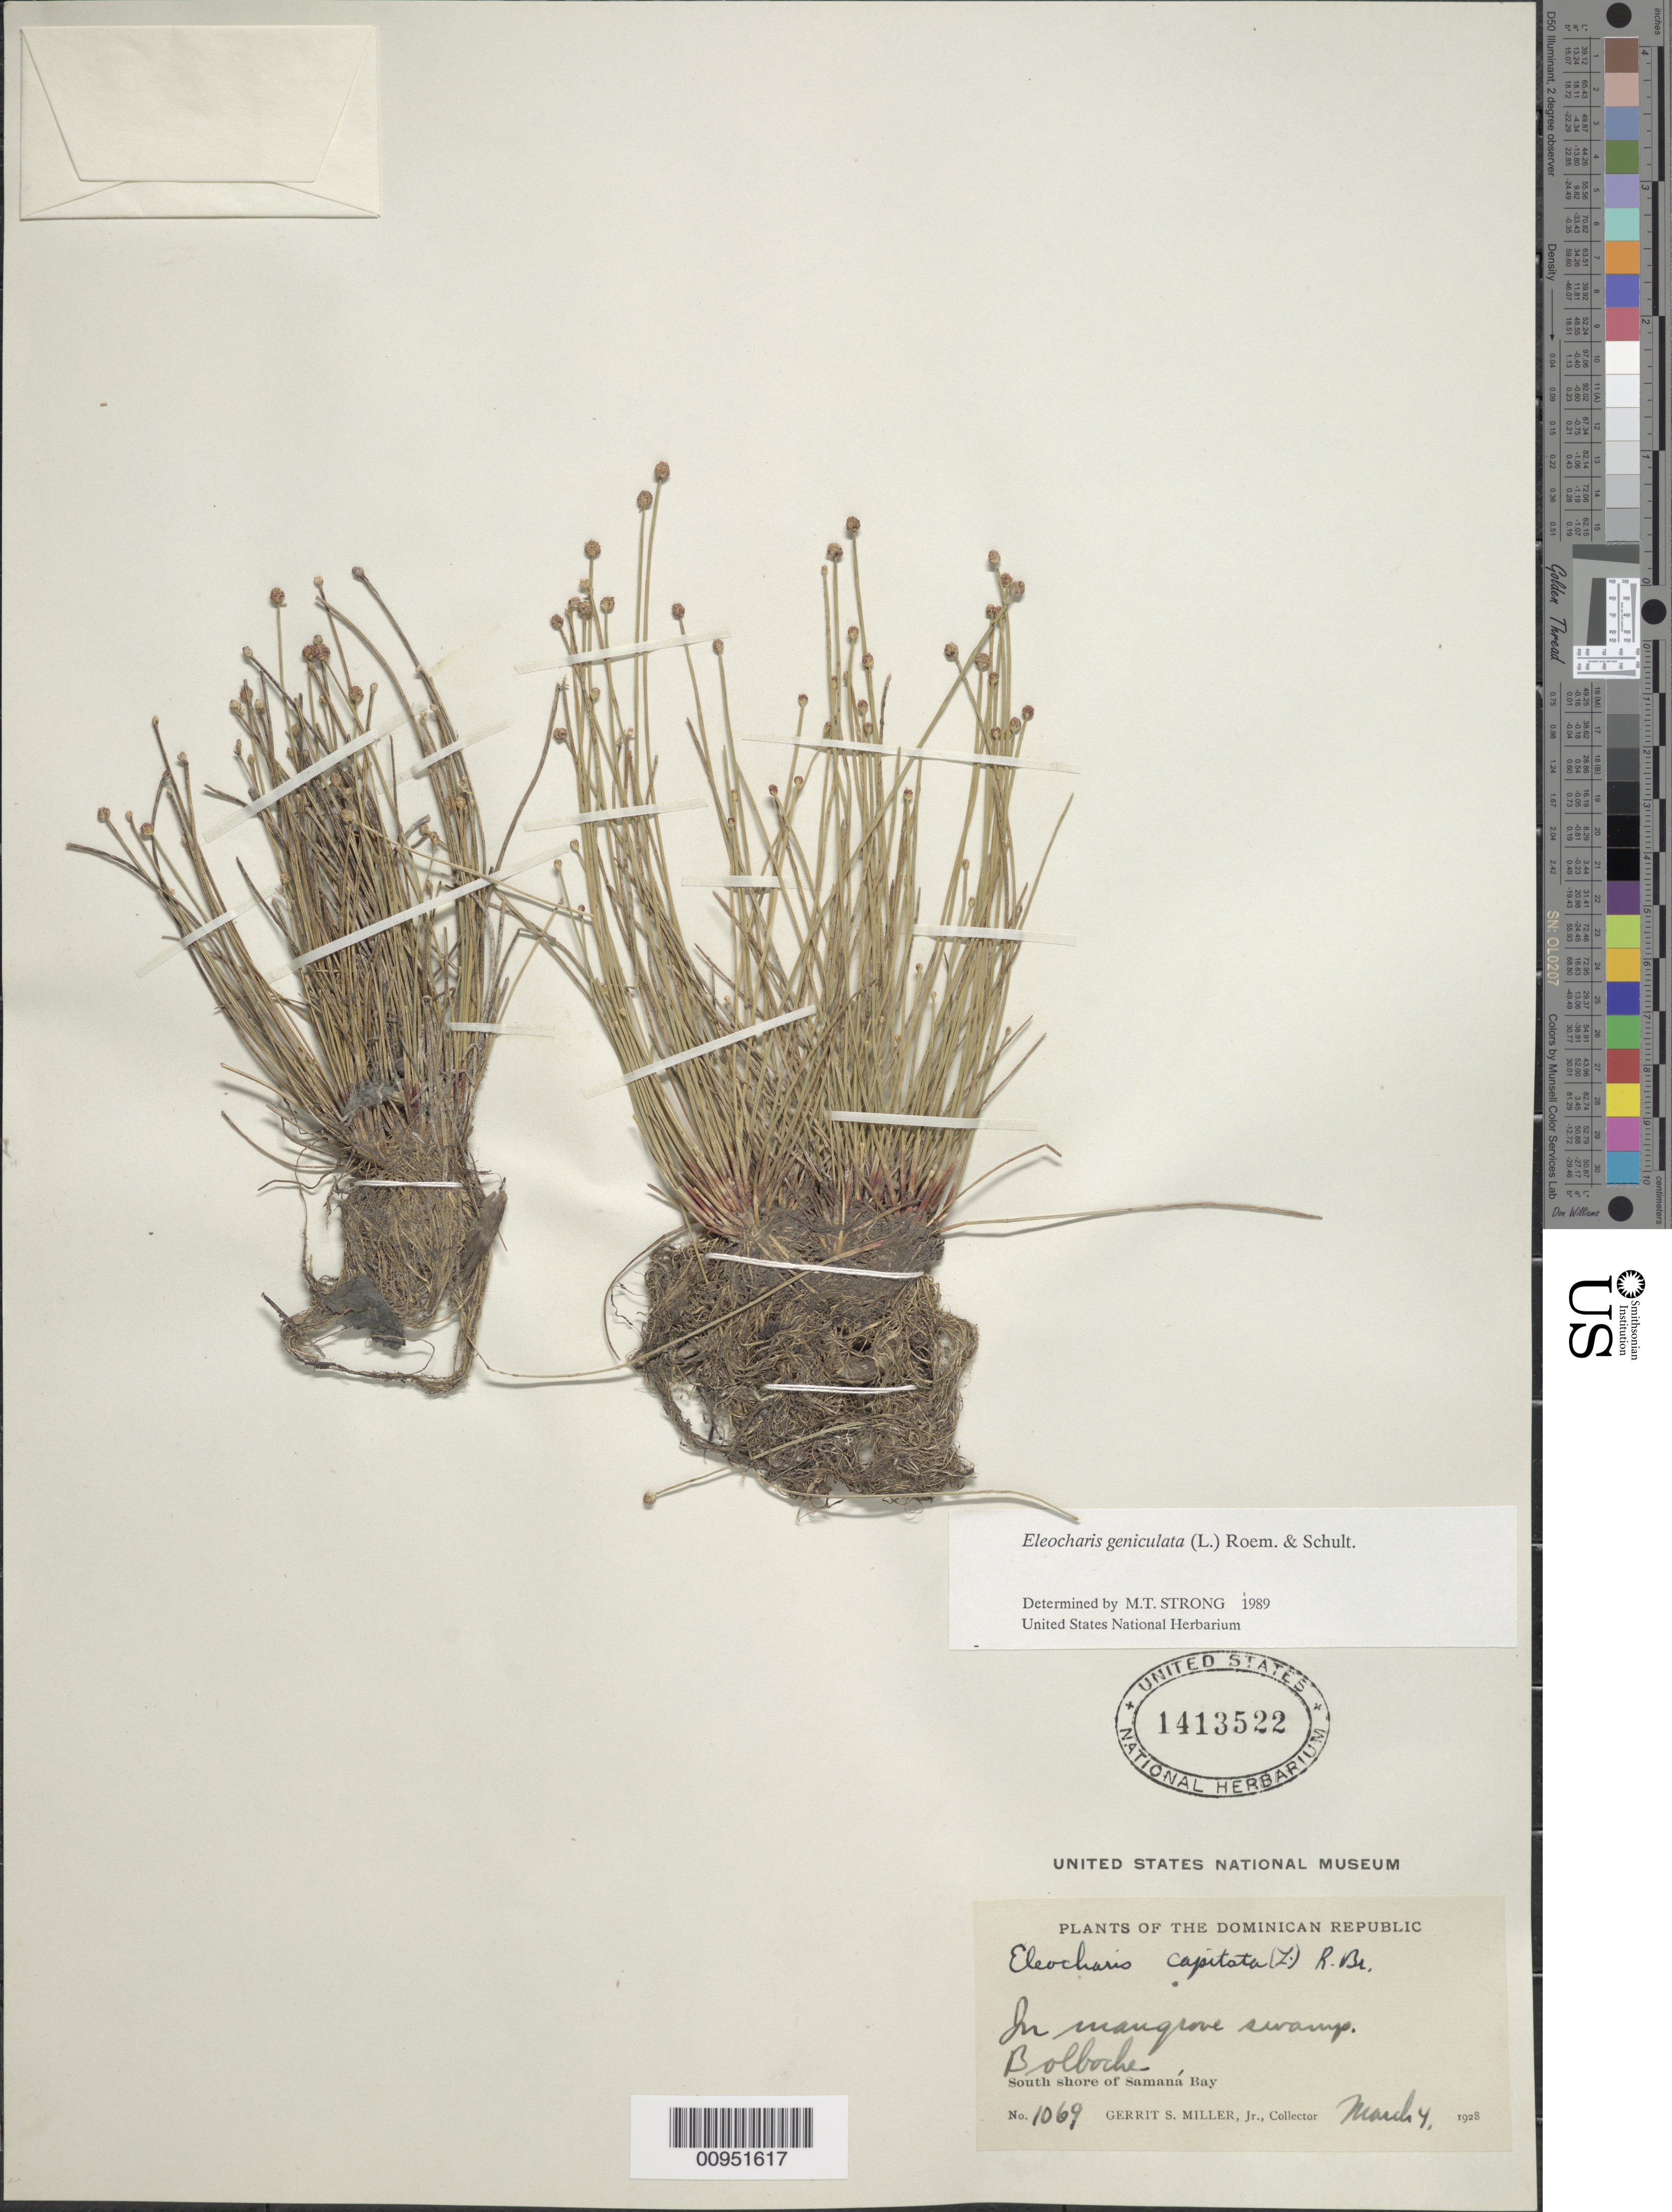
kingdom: Plantae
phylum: Tracheophyta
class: Liliopsida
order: Poales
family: Cyperaceae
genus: Eleocharis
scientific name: Eleocharis geniculata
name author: (L.) Roem. & Schult.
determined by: Strong, M. T., (US), Smithsonian Institution - National Museum of Natural History (UNITED STATES)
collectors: G. S. Miller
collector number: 1069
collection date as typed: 04 Mar 1928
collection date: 1928-03-04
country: Dominican Republic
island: Hispaniola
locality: South shore of Samaná Bay, Bolboche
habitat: Mangrove swamp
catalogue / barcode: US 1413522